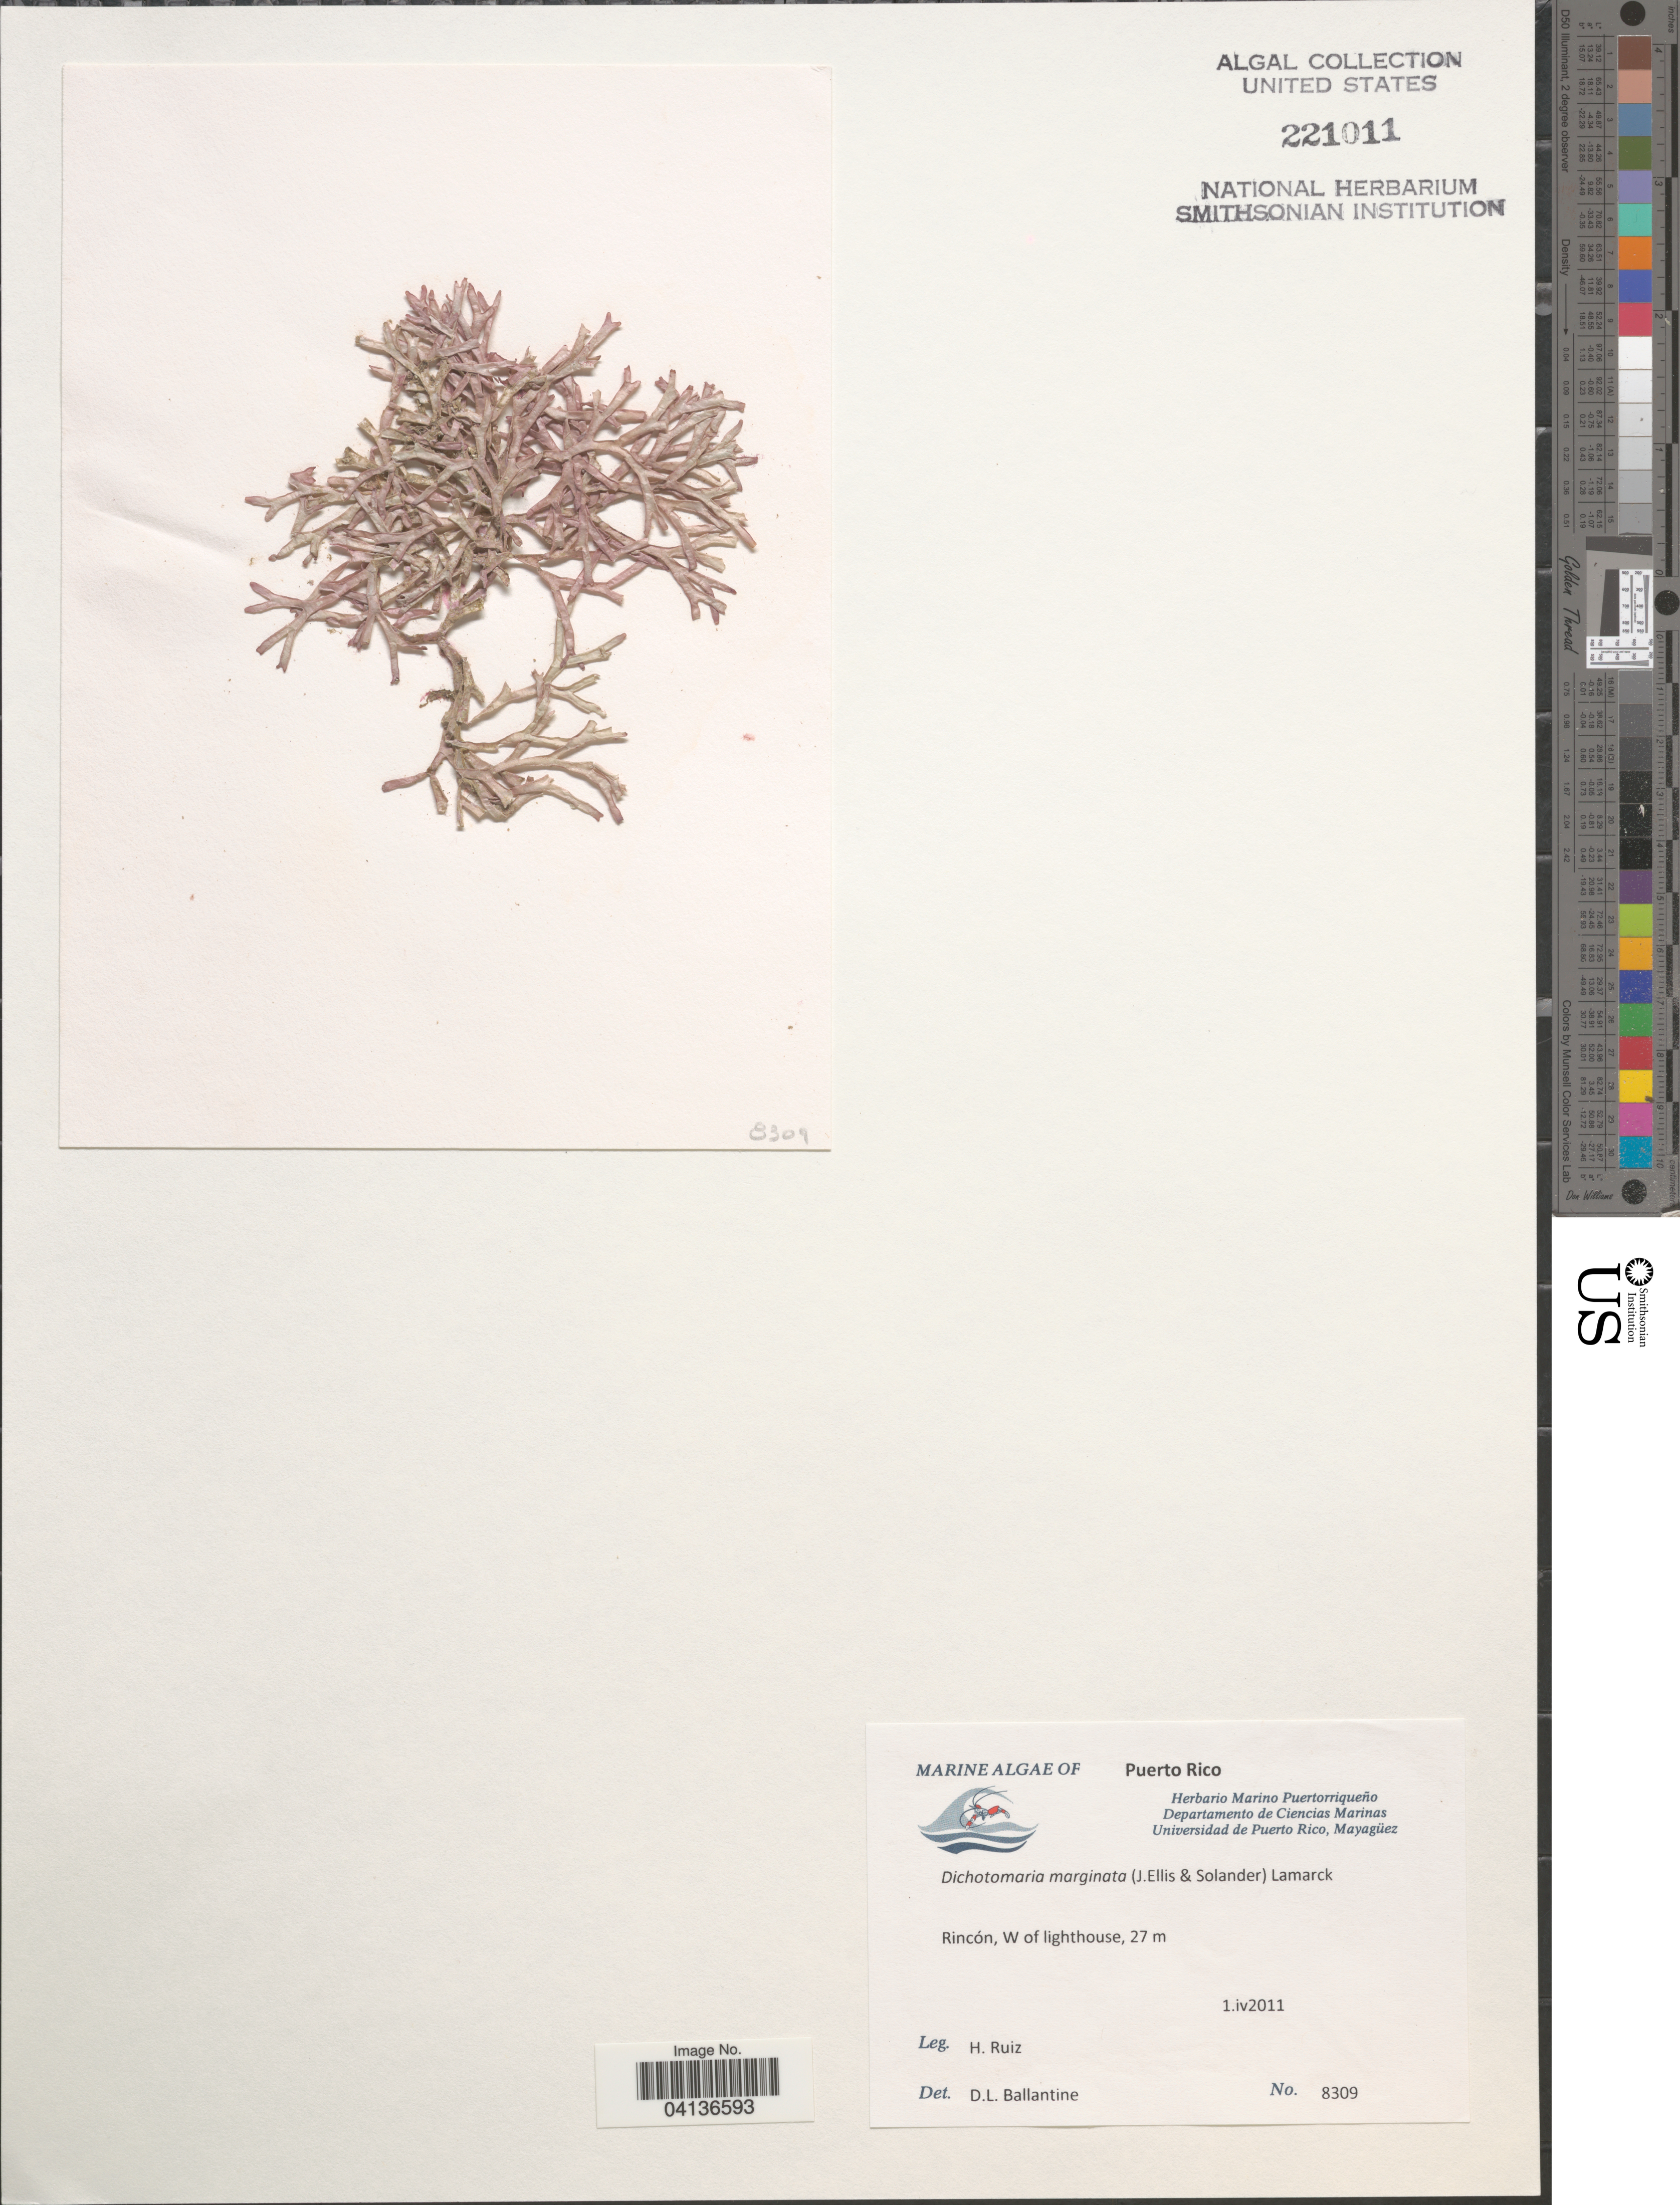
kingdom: Plantae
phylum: Rhodophyta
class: Florideophyceae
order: Nemaliales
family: Galaxauraceae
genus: Dichotomaria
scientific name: Dichotomaria marginata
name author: (J. Ellis & Sol.) Lam.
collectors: H. Ruiz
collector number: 8309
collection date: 2011-04-01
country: Puerto Rico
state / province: Rincón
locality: W of lighthouse.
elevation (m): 27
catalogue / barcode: US 221011